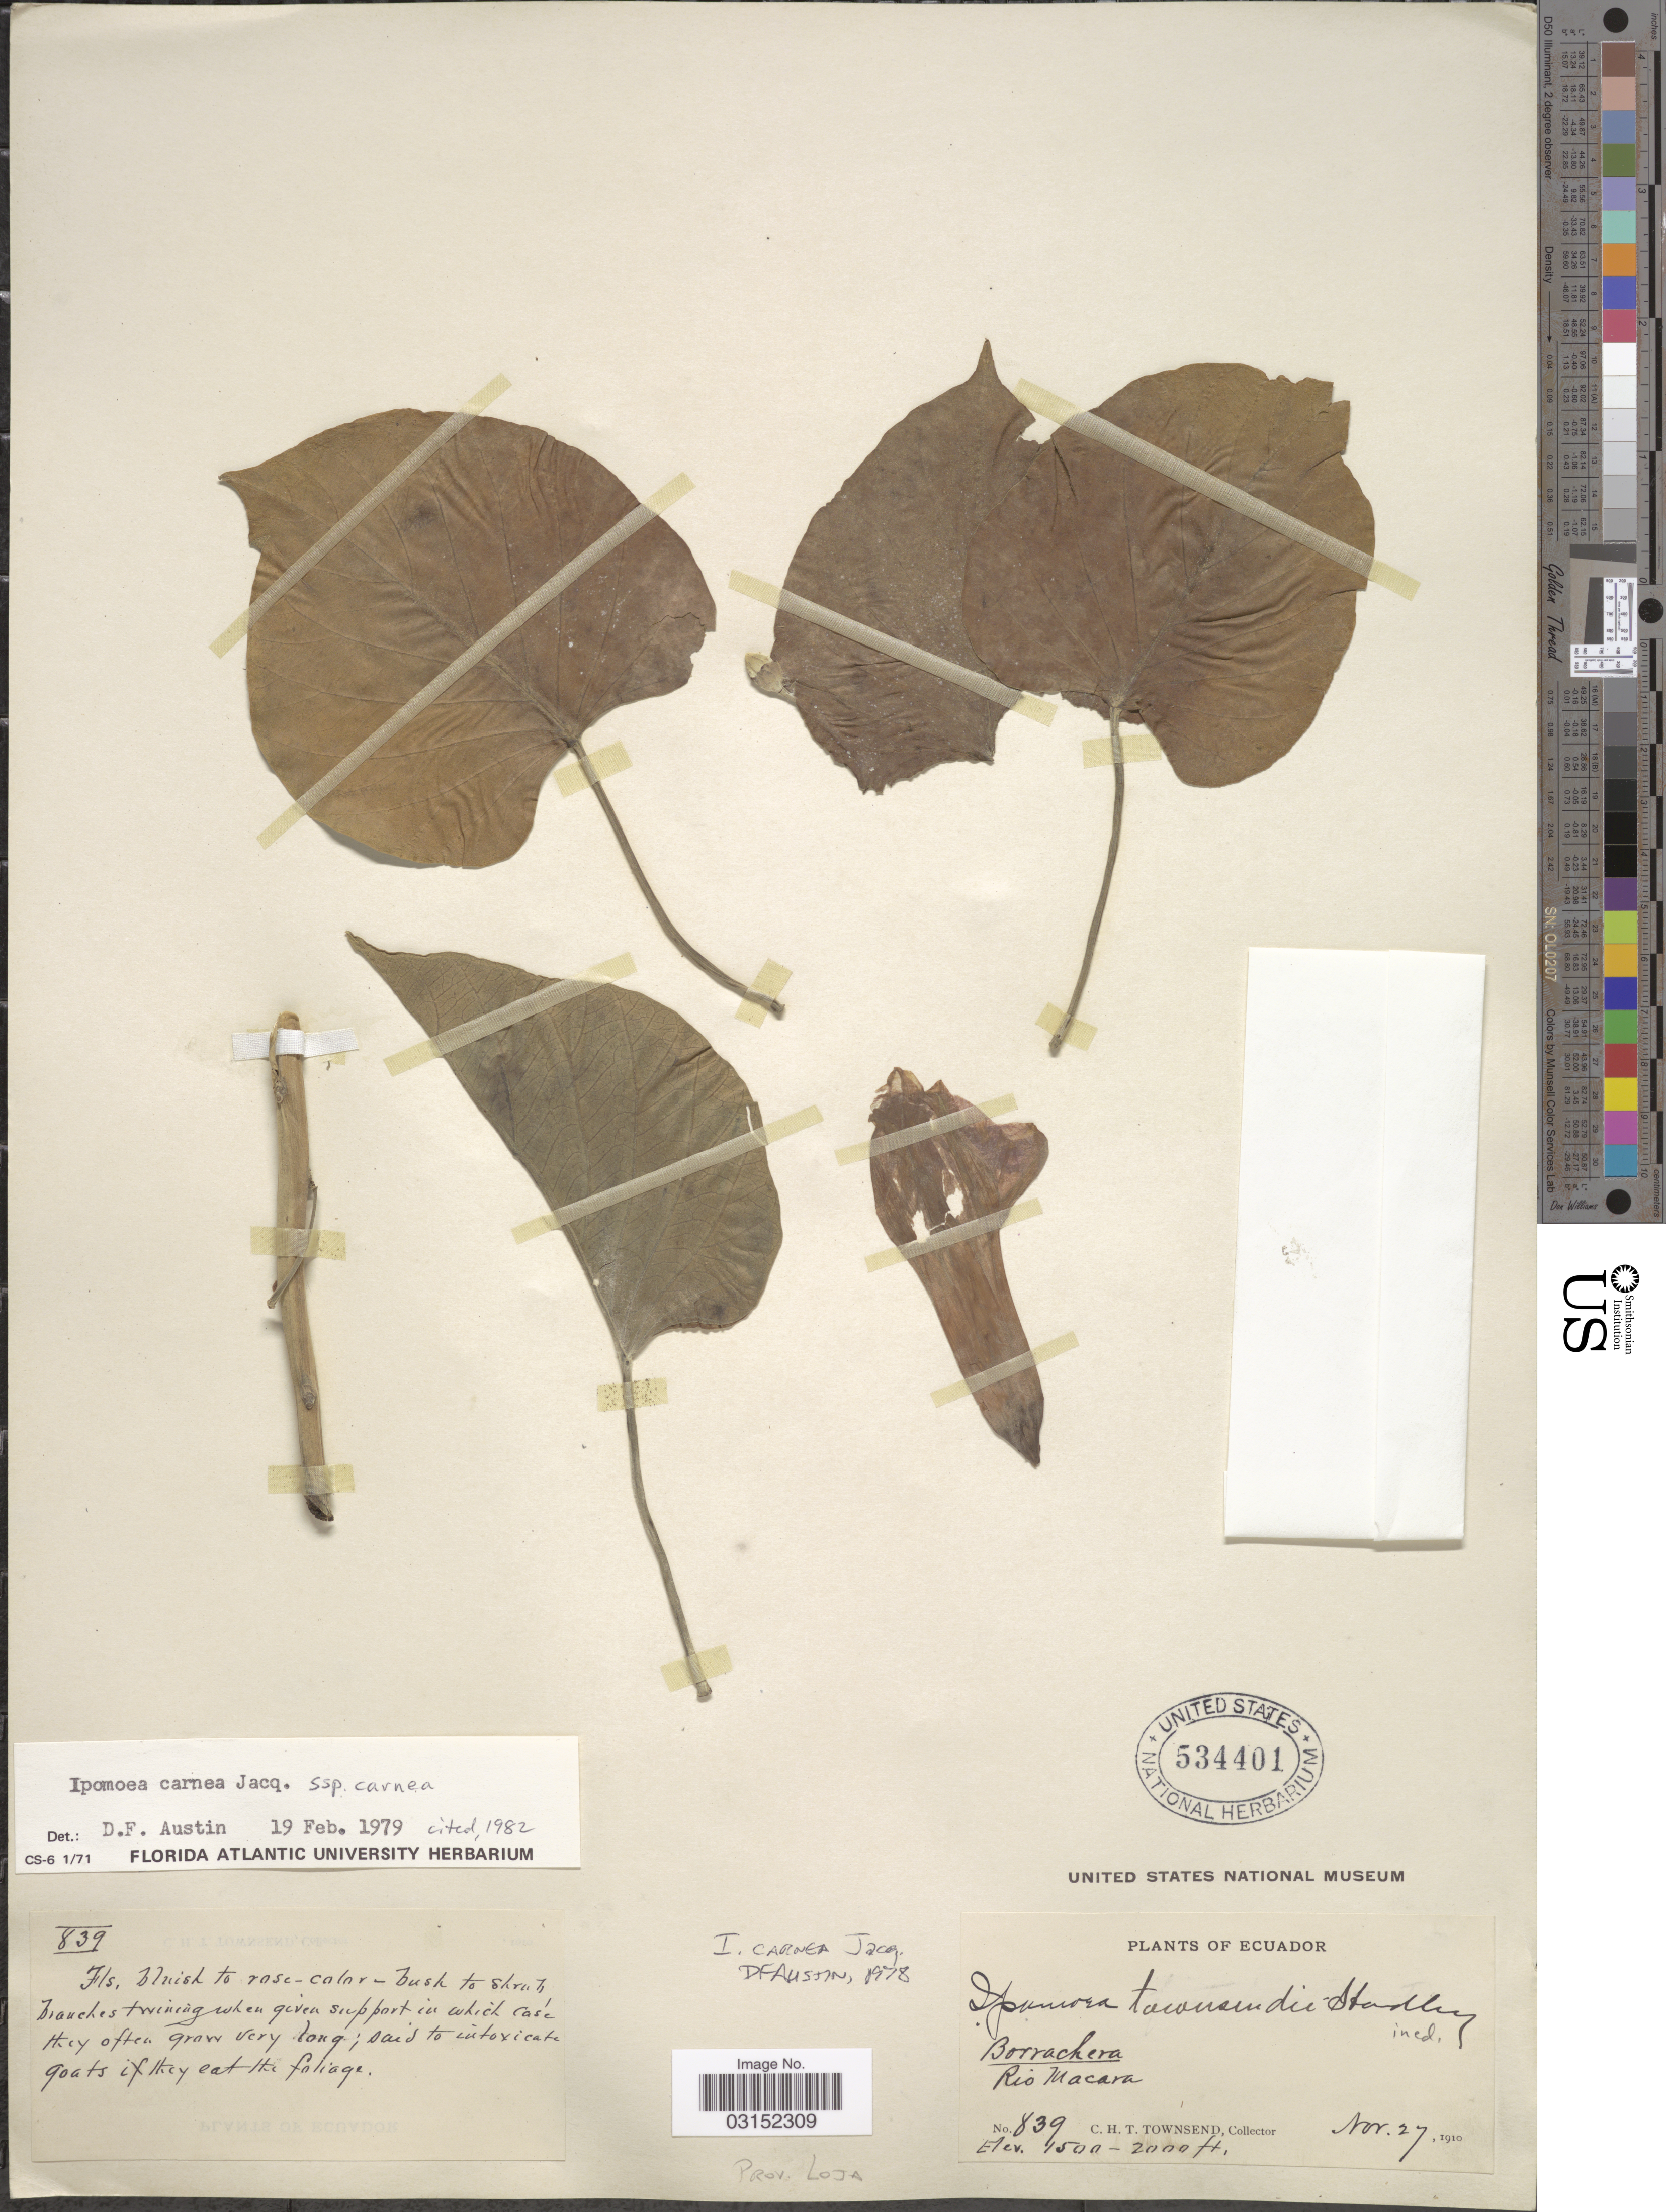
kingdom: Plantae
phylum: Tracheophyta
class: Magnoliopsida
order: Solanales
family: Convolvulaceae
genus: Ipomoea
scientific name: Ipomoea carnea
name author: Jacq.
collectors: C. H. T. Townsend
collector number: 839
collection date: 1910-11-27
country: Ecuador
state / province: Loja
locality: Borrachera [unsure placement], Rio Macara.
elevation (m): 457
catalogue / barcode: US 534401